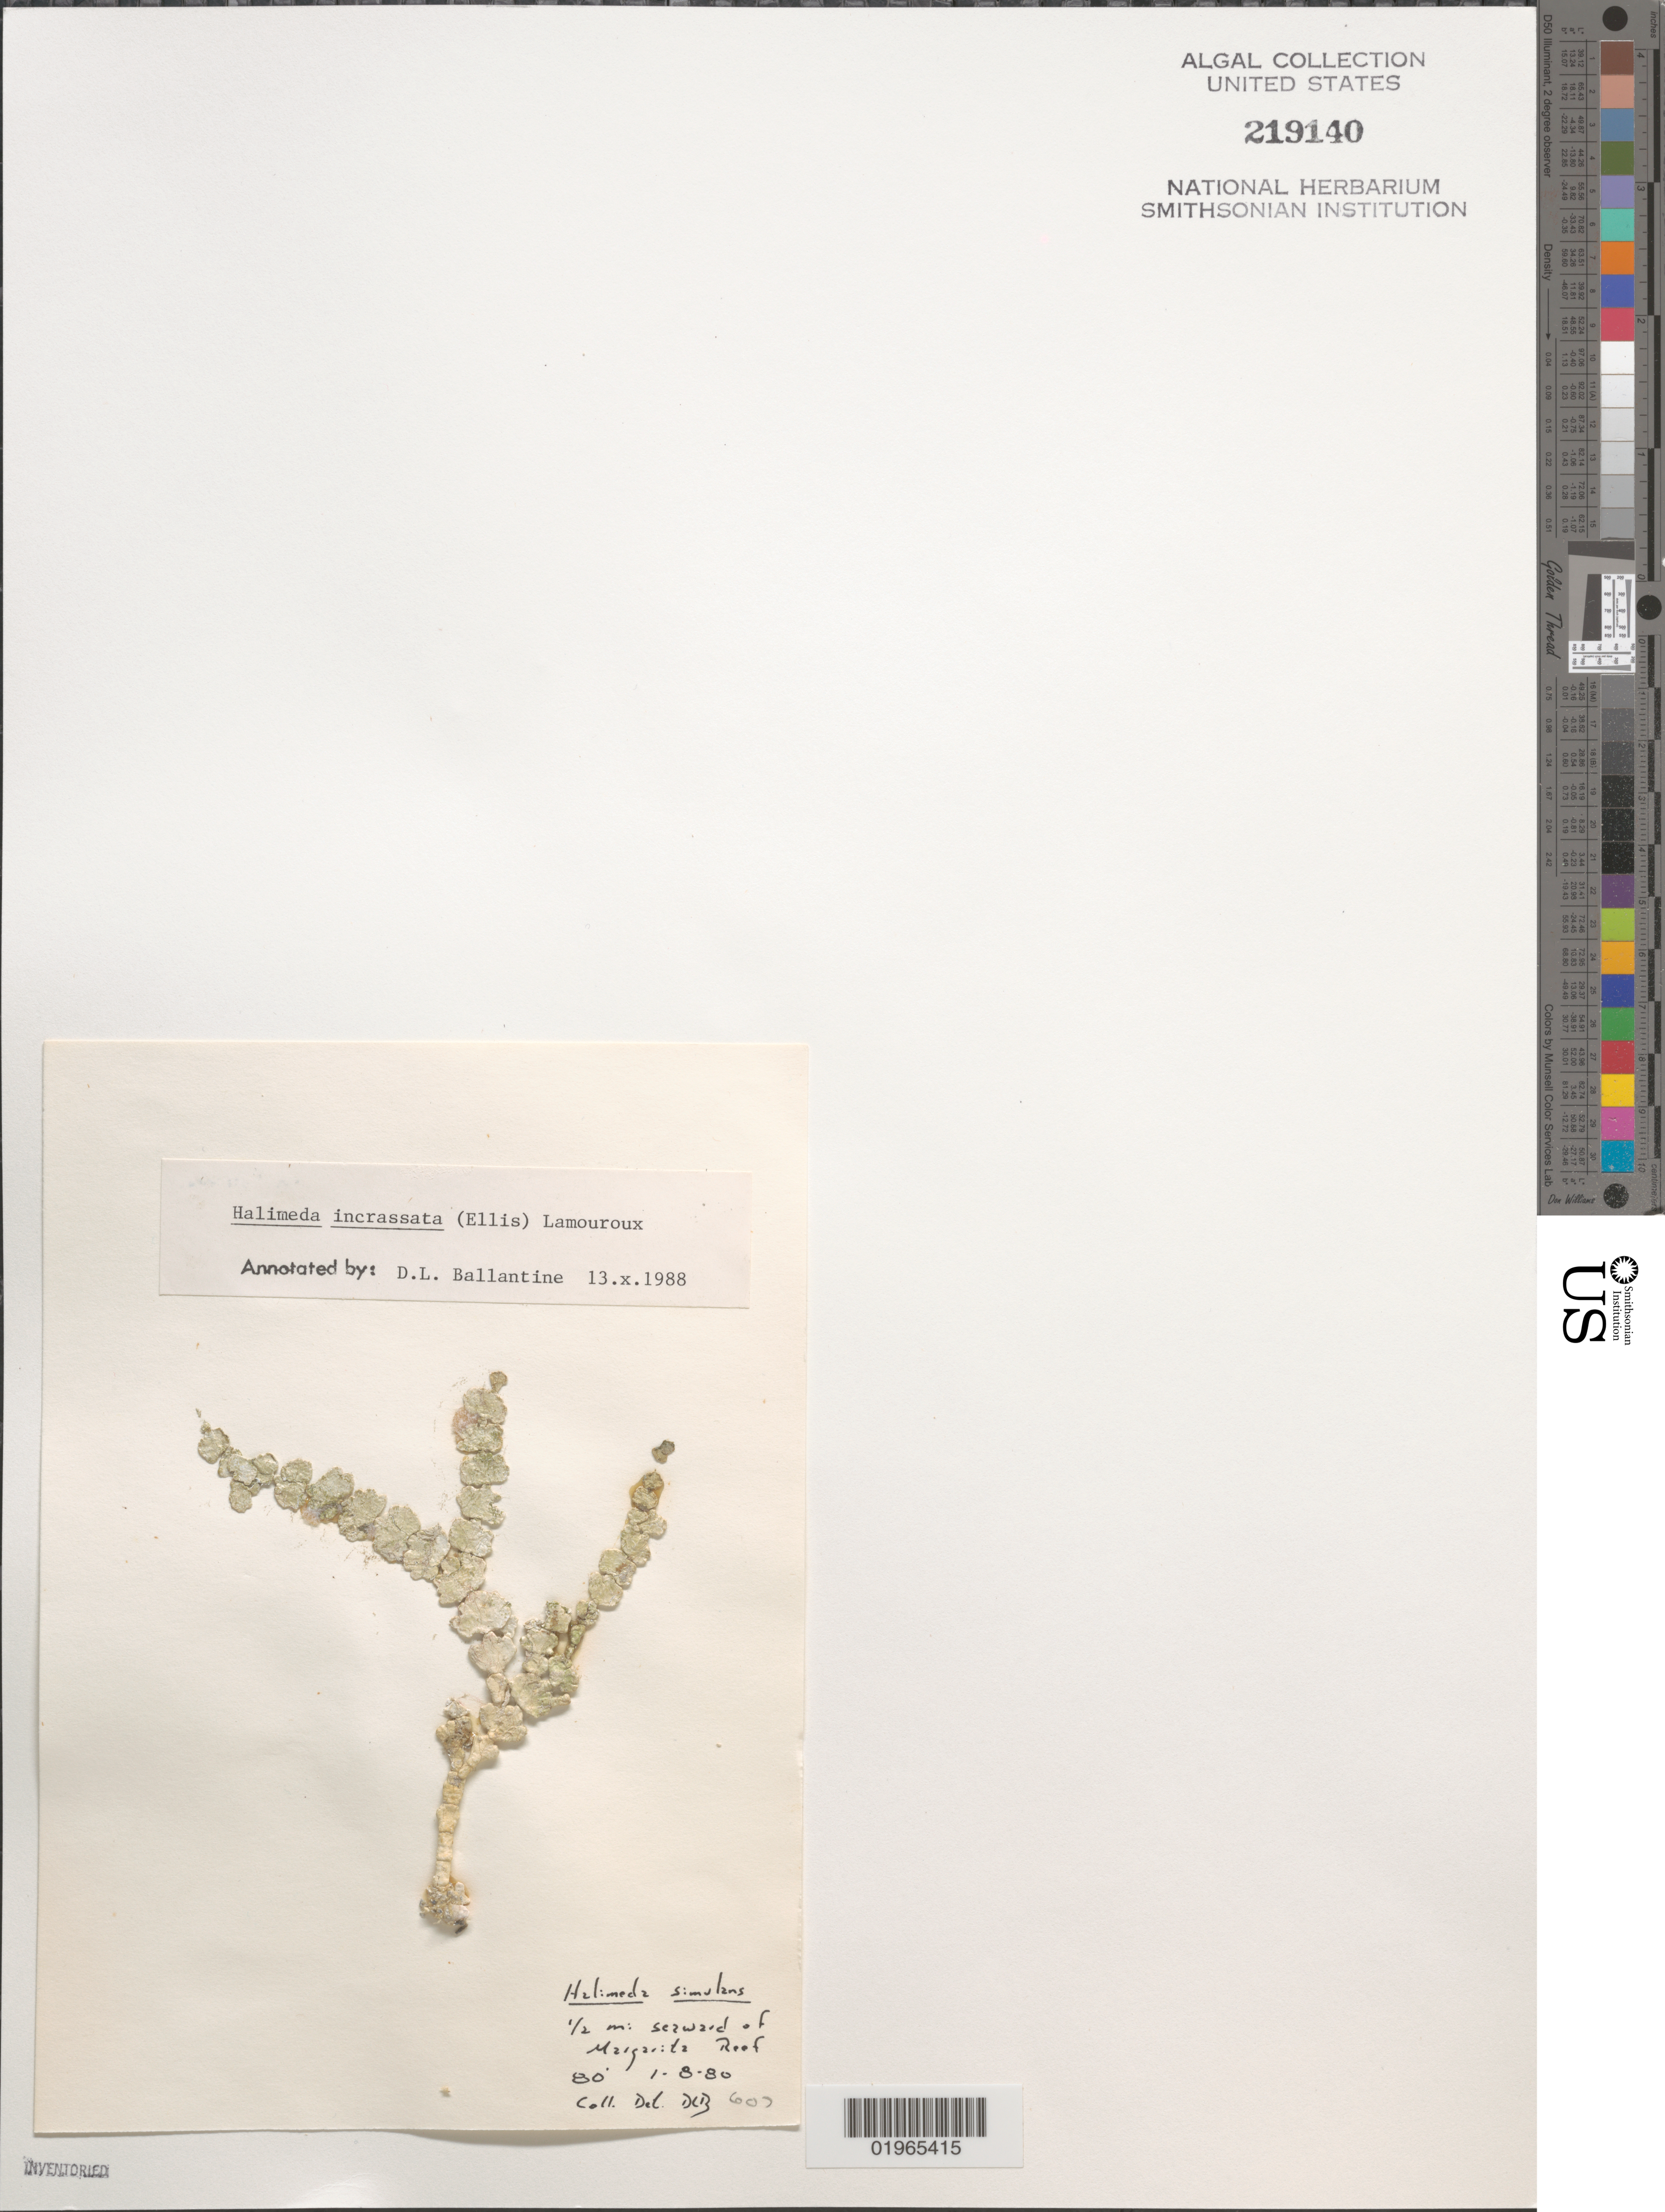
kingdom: Plantae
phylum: Chlorophyta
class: Ulvophyceae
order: Bryopsidales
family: Halimedaceae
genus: Halimeda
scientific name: Halimeda incrassata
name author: (J. Ellis) J.V.Lamouroux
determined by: Ballantine, D. L.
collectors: D.L. Ballantine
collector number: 607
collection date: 1980-01-08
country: Puerto Rico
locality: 1/2 mi seaward of Margarita Reef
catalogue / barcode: US 219140